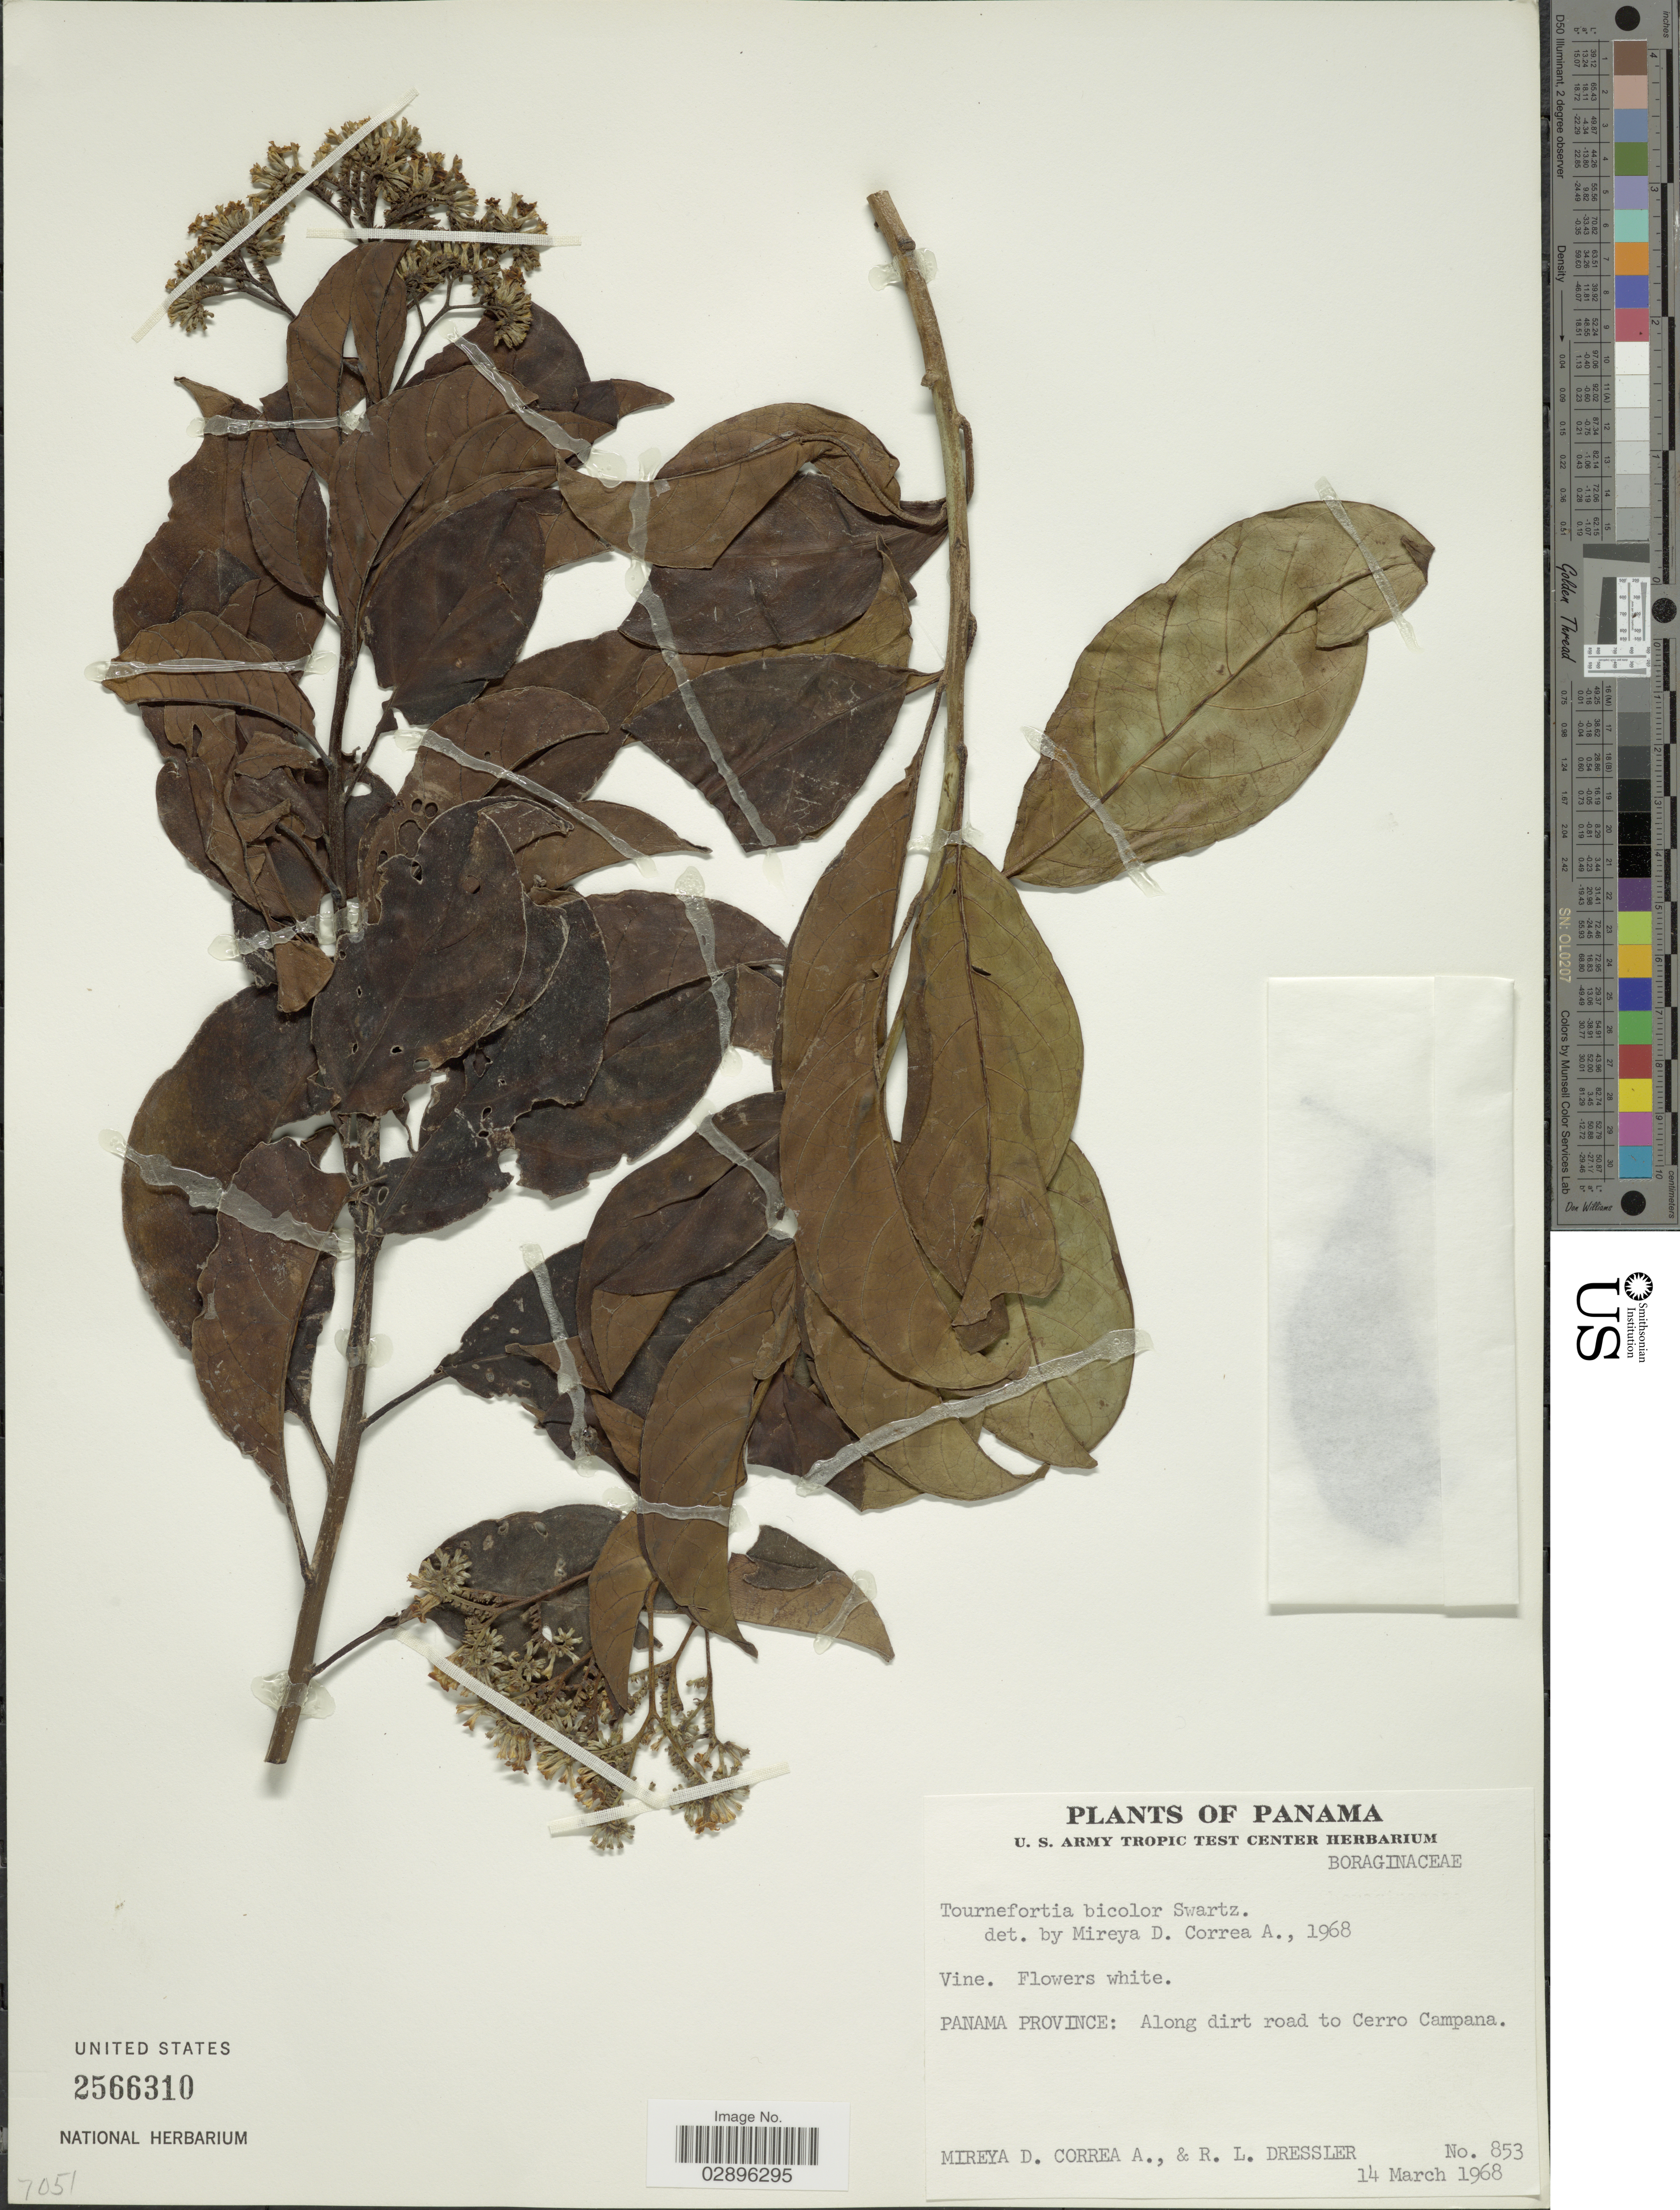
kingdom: Plantae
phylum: Tracheophyta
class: Magnoliopsida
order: Boraginales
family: Heliotropiaceae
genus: Tournefortia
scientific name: Tournefortia bicolor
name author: Sw.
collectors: M. D. Corrêa-A. & R. Dressler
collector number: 853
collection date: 1968-03-14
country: Panama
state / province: Panamá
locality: Along dirt road to Cerro Campana.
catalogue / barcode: US 2566310